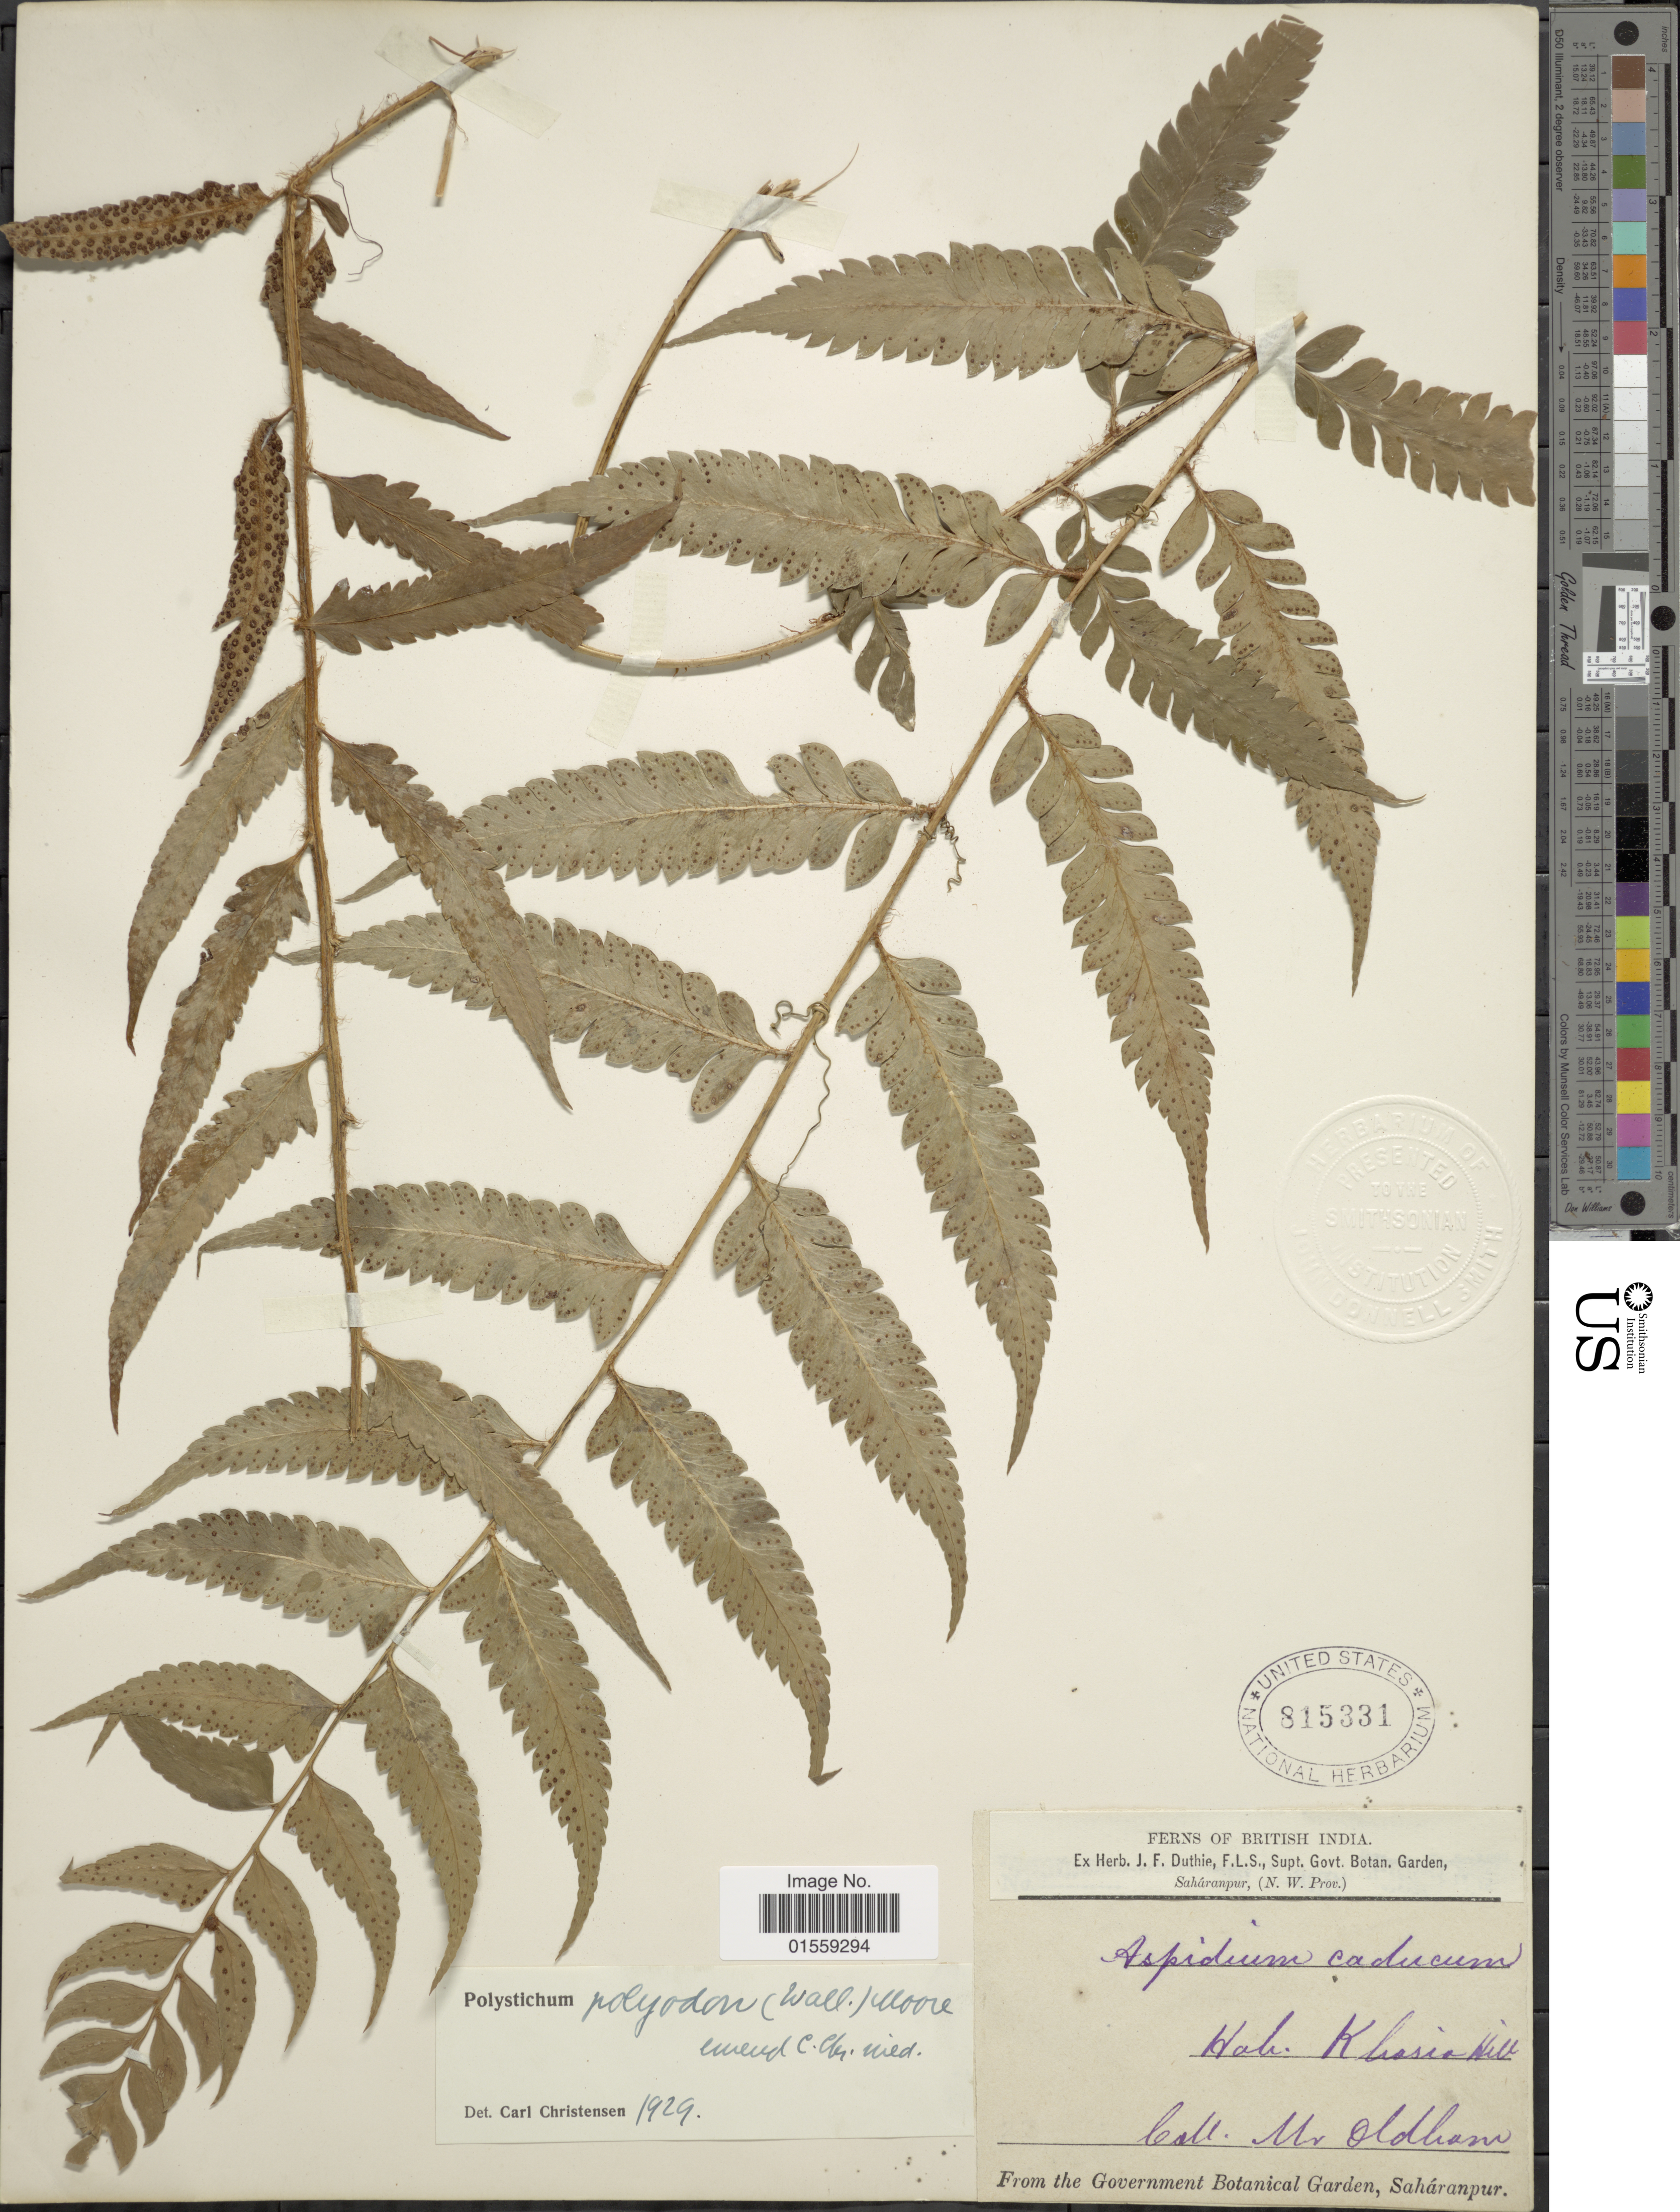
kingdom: Plantae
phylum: Tracheophyta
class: Polypodiopsida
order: Polypodiales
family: Dryopteridaceae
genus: Polystichum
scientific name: Polystichum polyodon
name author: Ching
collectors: Oldham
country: India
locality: British India, saharanpur, (N. W. Prov.)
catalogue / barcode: US 815331